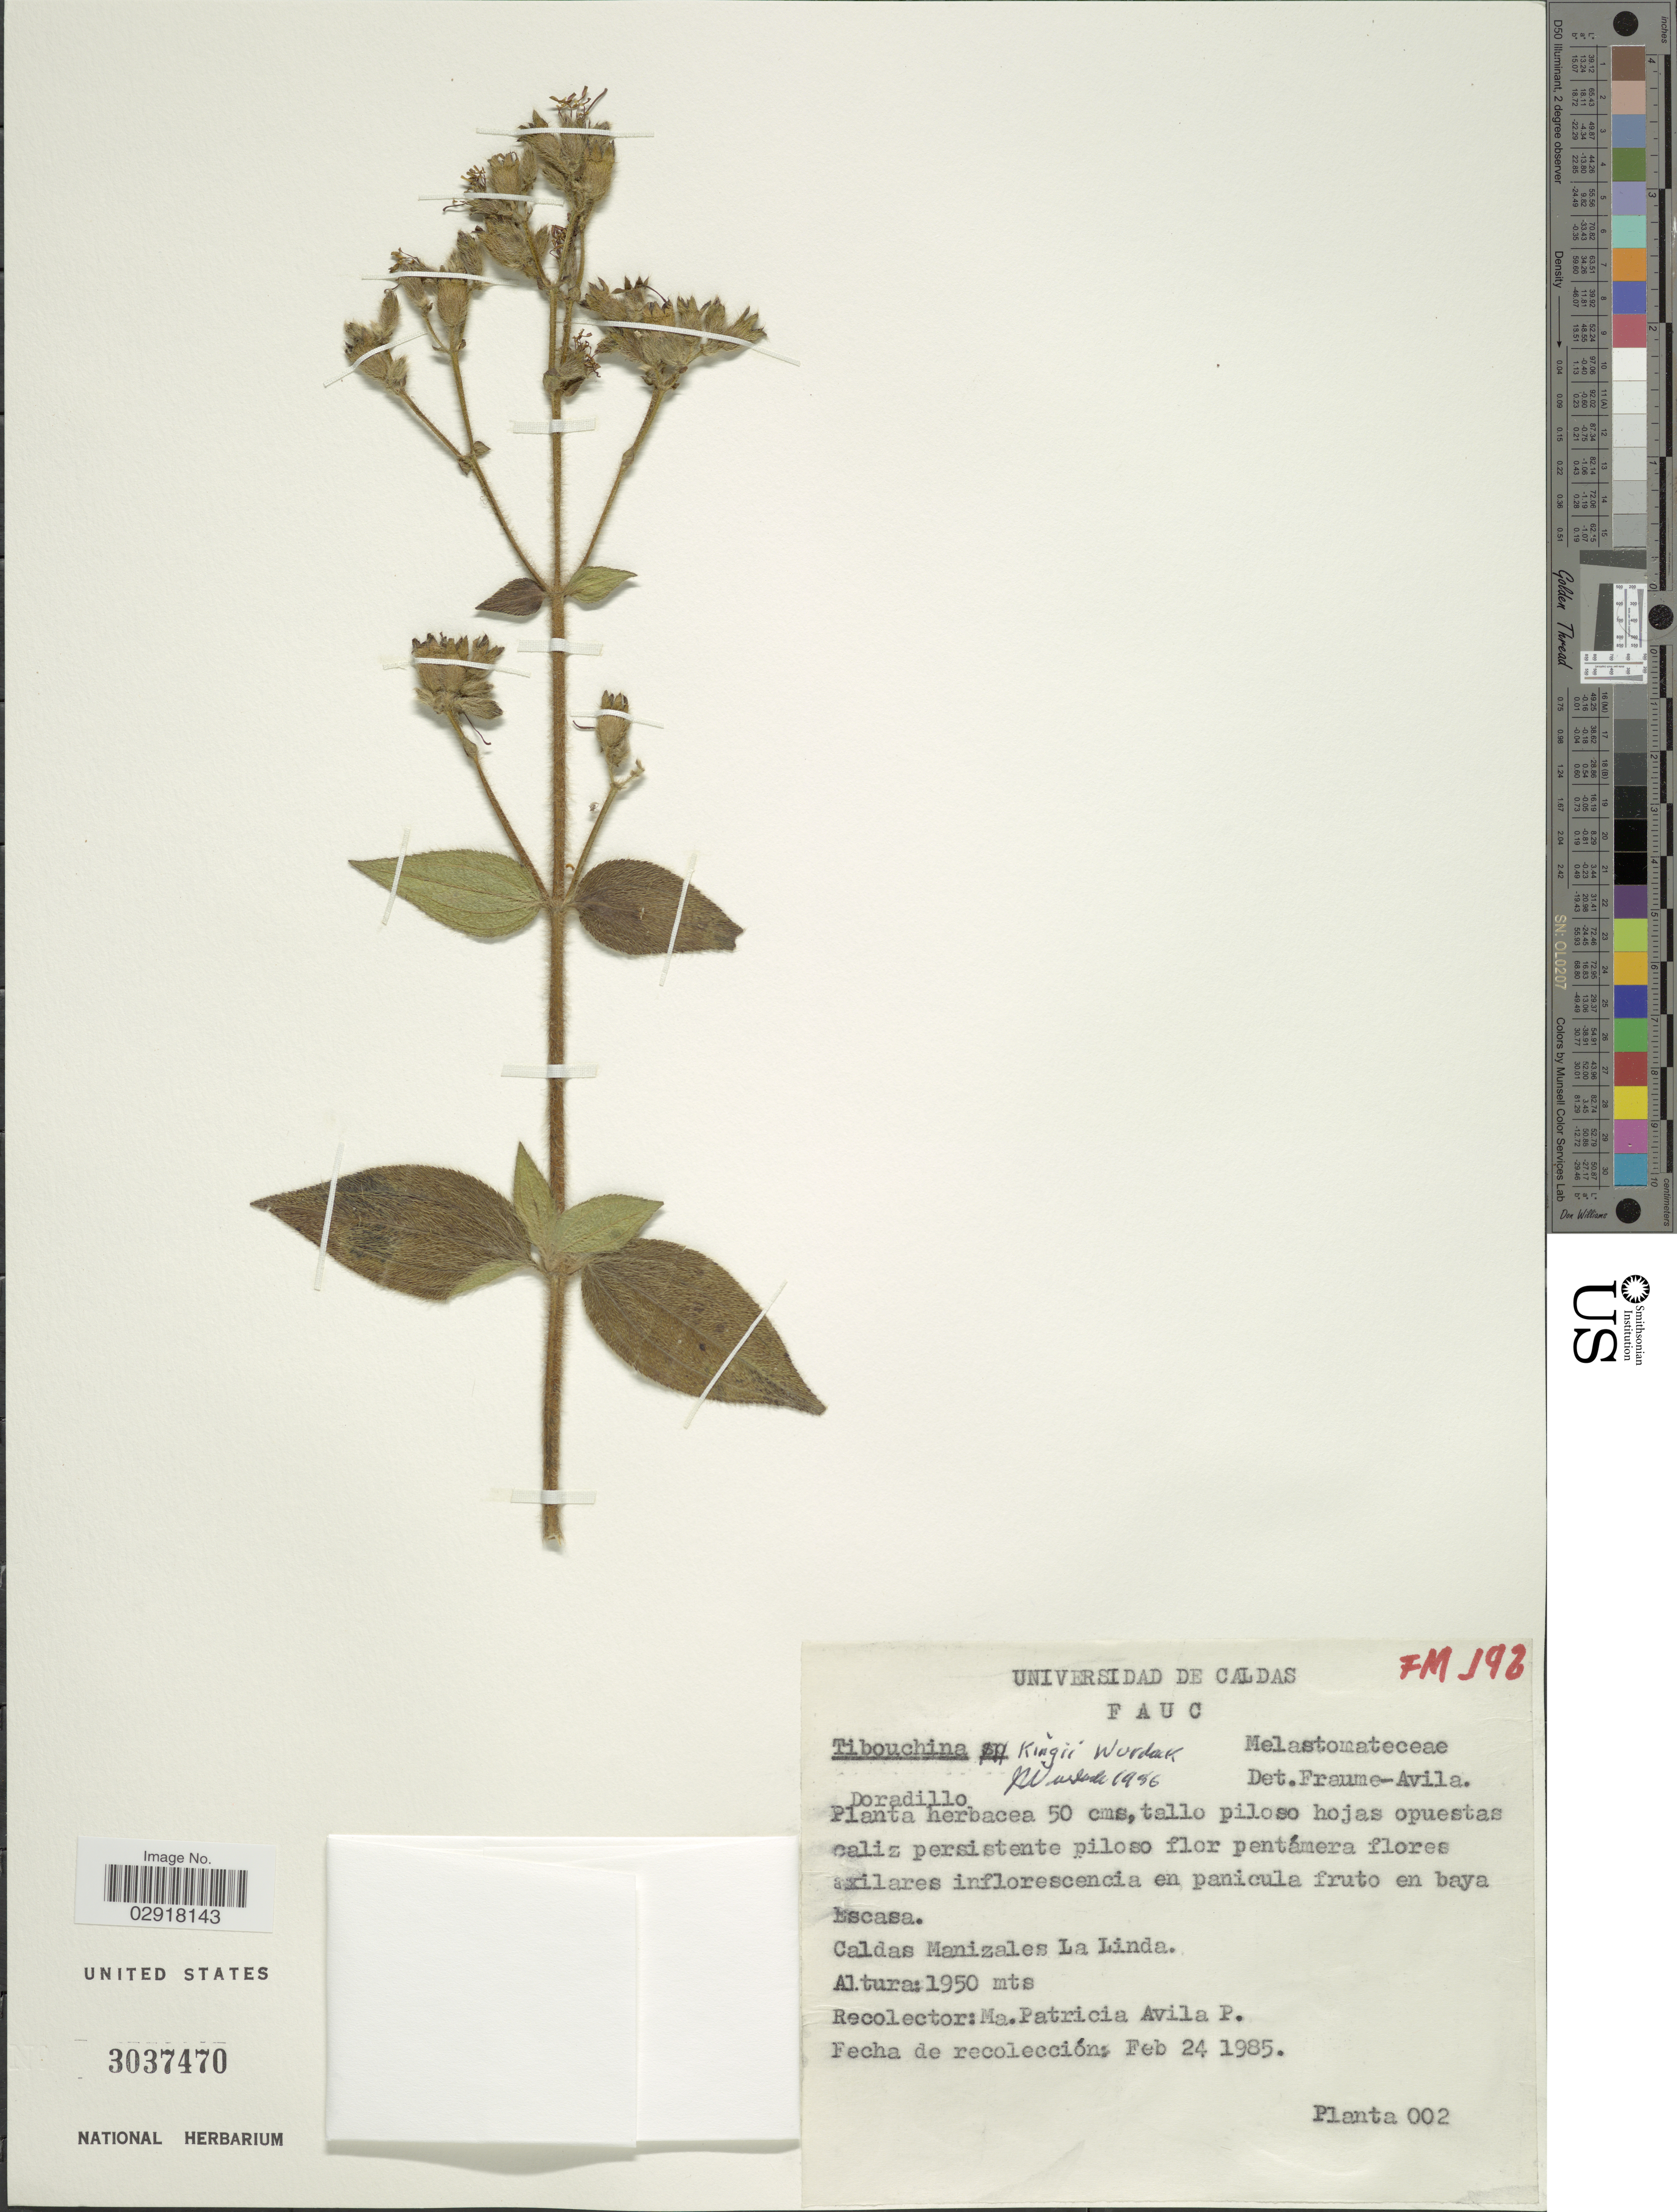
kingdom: Plantae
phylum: Tracheophyta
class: Magnoliopsida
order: Myrtales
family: Melastomataceae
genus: Chaetogastra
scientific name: Chaetogastra kingii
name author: (Wurdack) P.J.F. Guim. & Michelang.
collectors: M. Avila P.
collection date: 1985-02-24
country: Colombia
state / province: Caldas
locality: Manizales La Linda.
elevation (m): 1950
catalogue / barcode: US 3037470